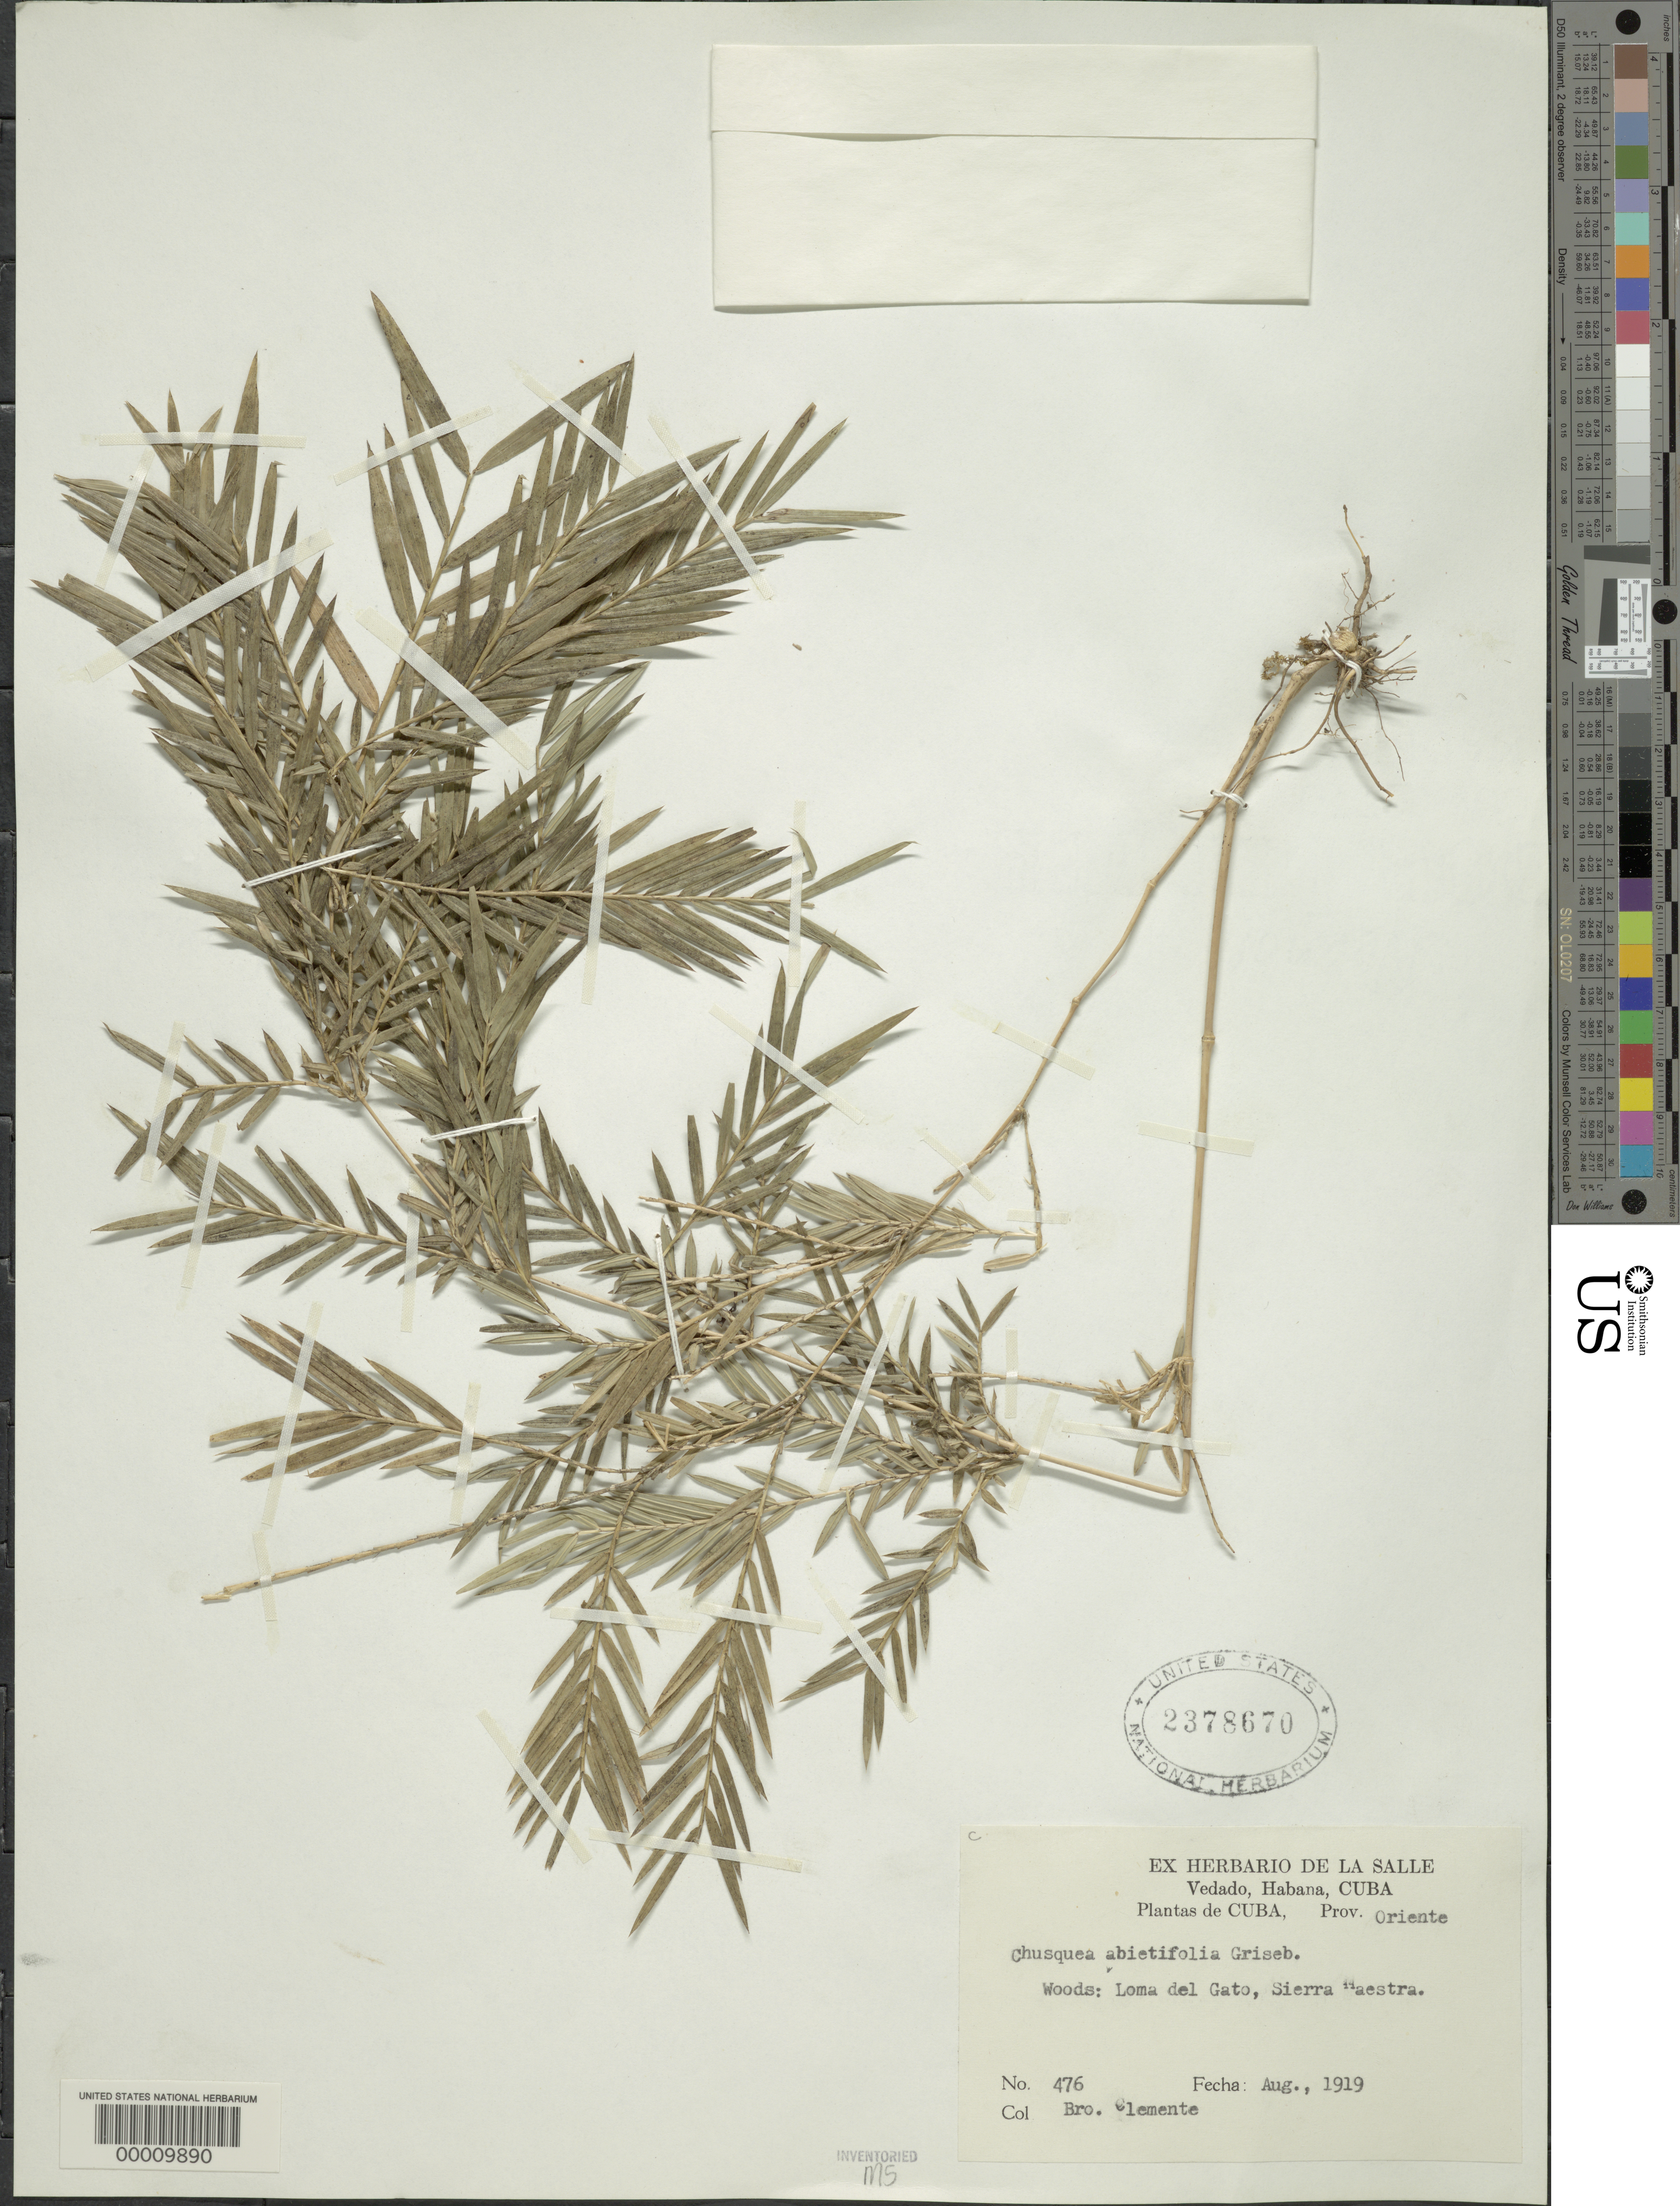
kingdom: Plantae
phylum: Tracheophyta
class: Liliopsida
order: Poales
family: Poaceae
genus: Chusquea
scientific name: Chusquea abietifolia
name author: Griseb.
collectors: B. Clement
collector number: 476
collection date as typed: Aug 1919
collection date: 1919-08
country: Cuba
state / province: Oriente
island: Greater Antilles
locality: Sierra haestra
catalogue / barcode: US 2378670